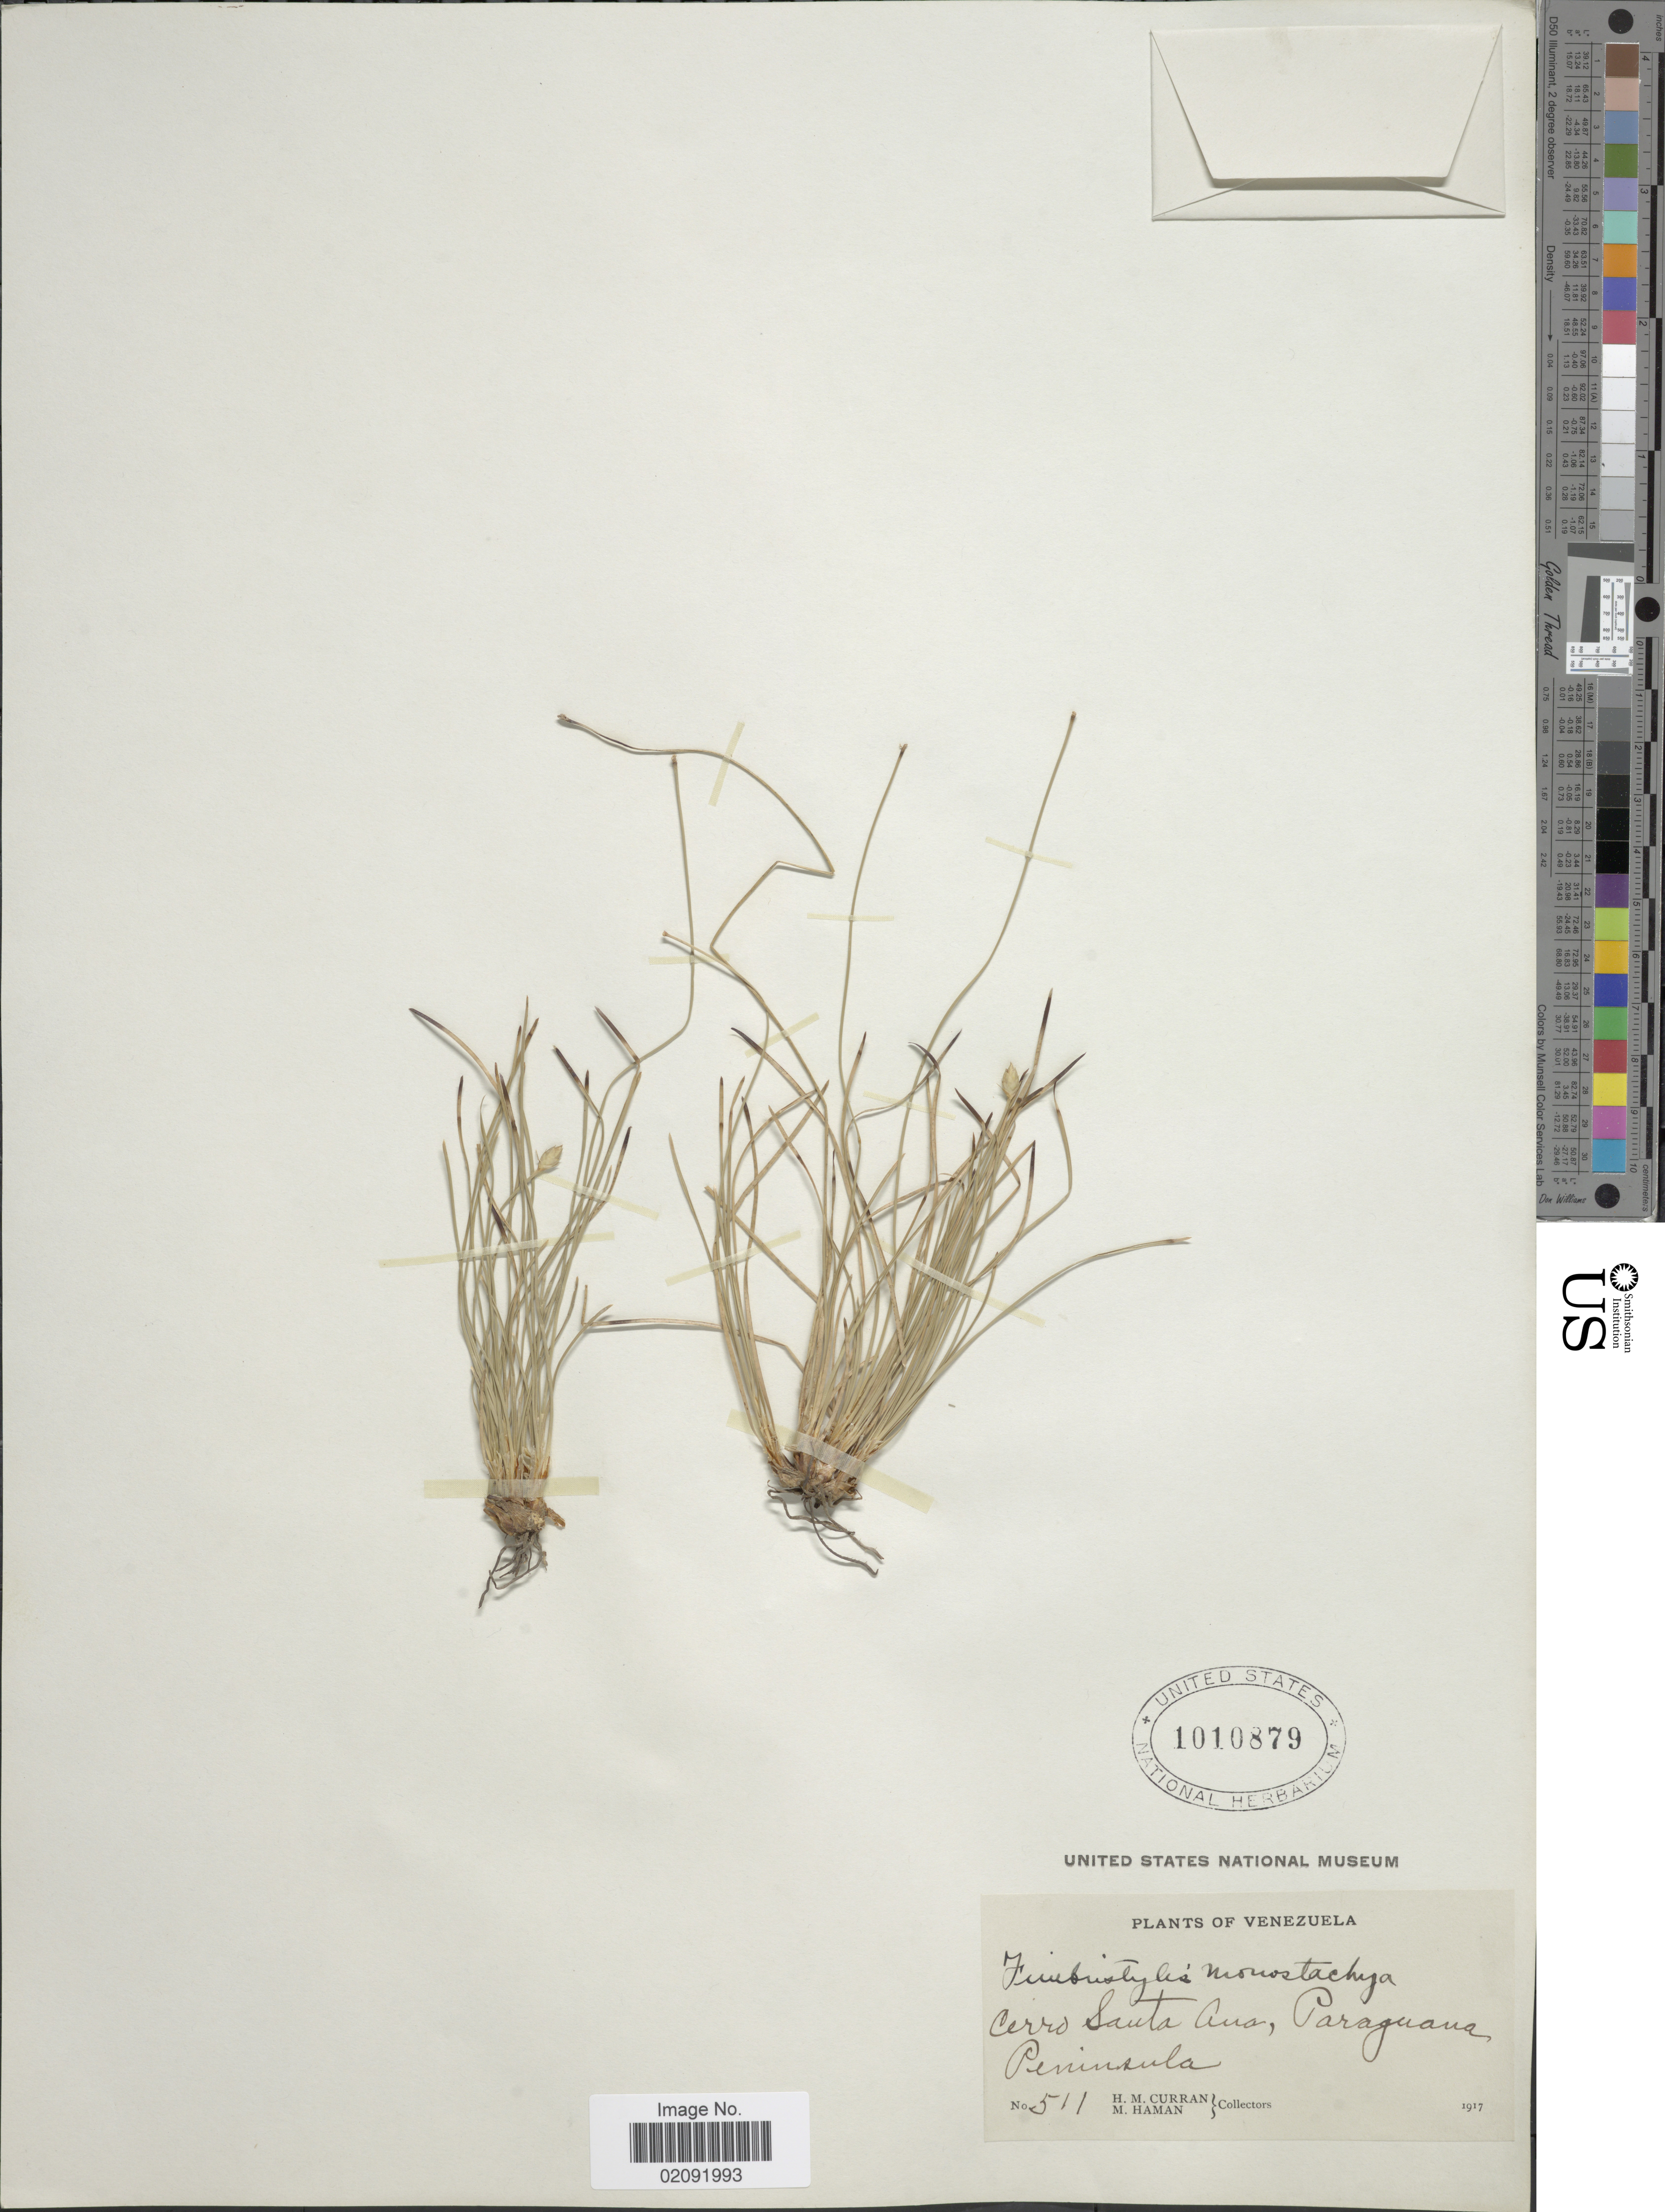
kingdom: Plantae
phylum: Tracheophyta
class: Liliopsida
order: Poales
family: Cyperaceae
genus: Abildgaardia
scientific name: Abildgaardia ovata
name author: (Burm. f.) Kral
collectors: H. M. Curran & M. Haman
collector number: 511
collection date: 1917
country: Venezuela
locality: Cerro Santa Ana, Paraguana Peninsula.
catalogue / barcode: US 1010879